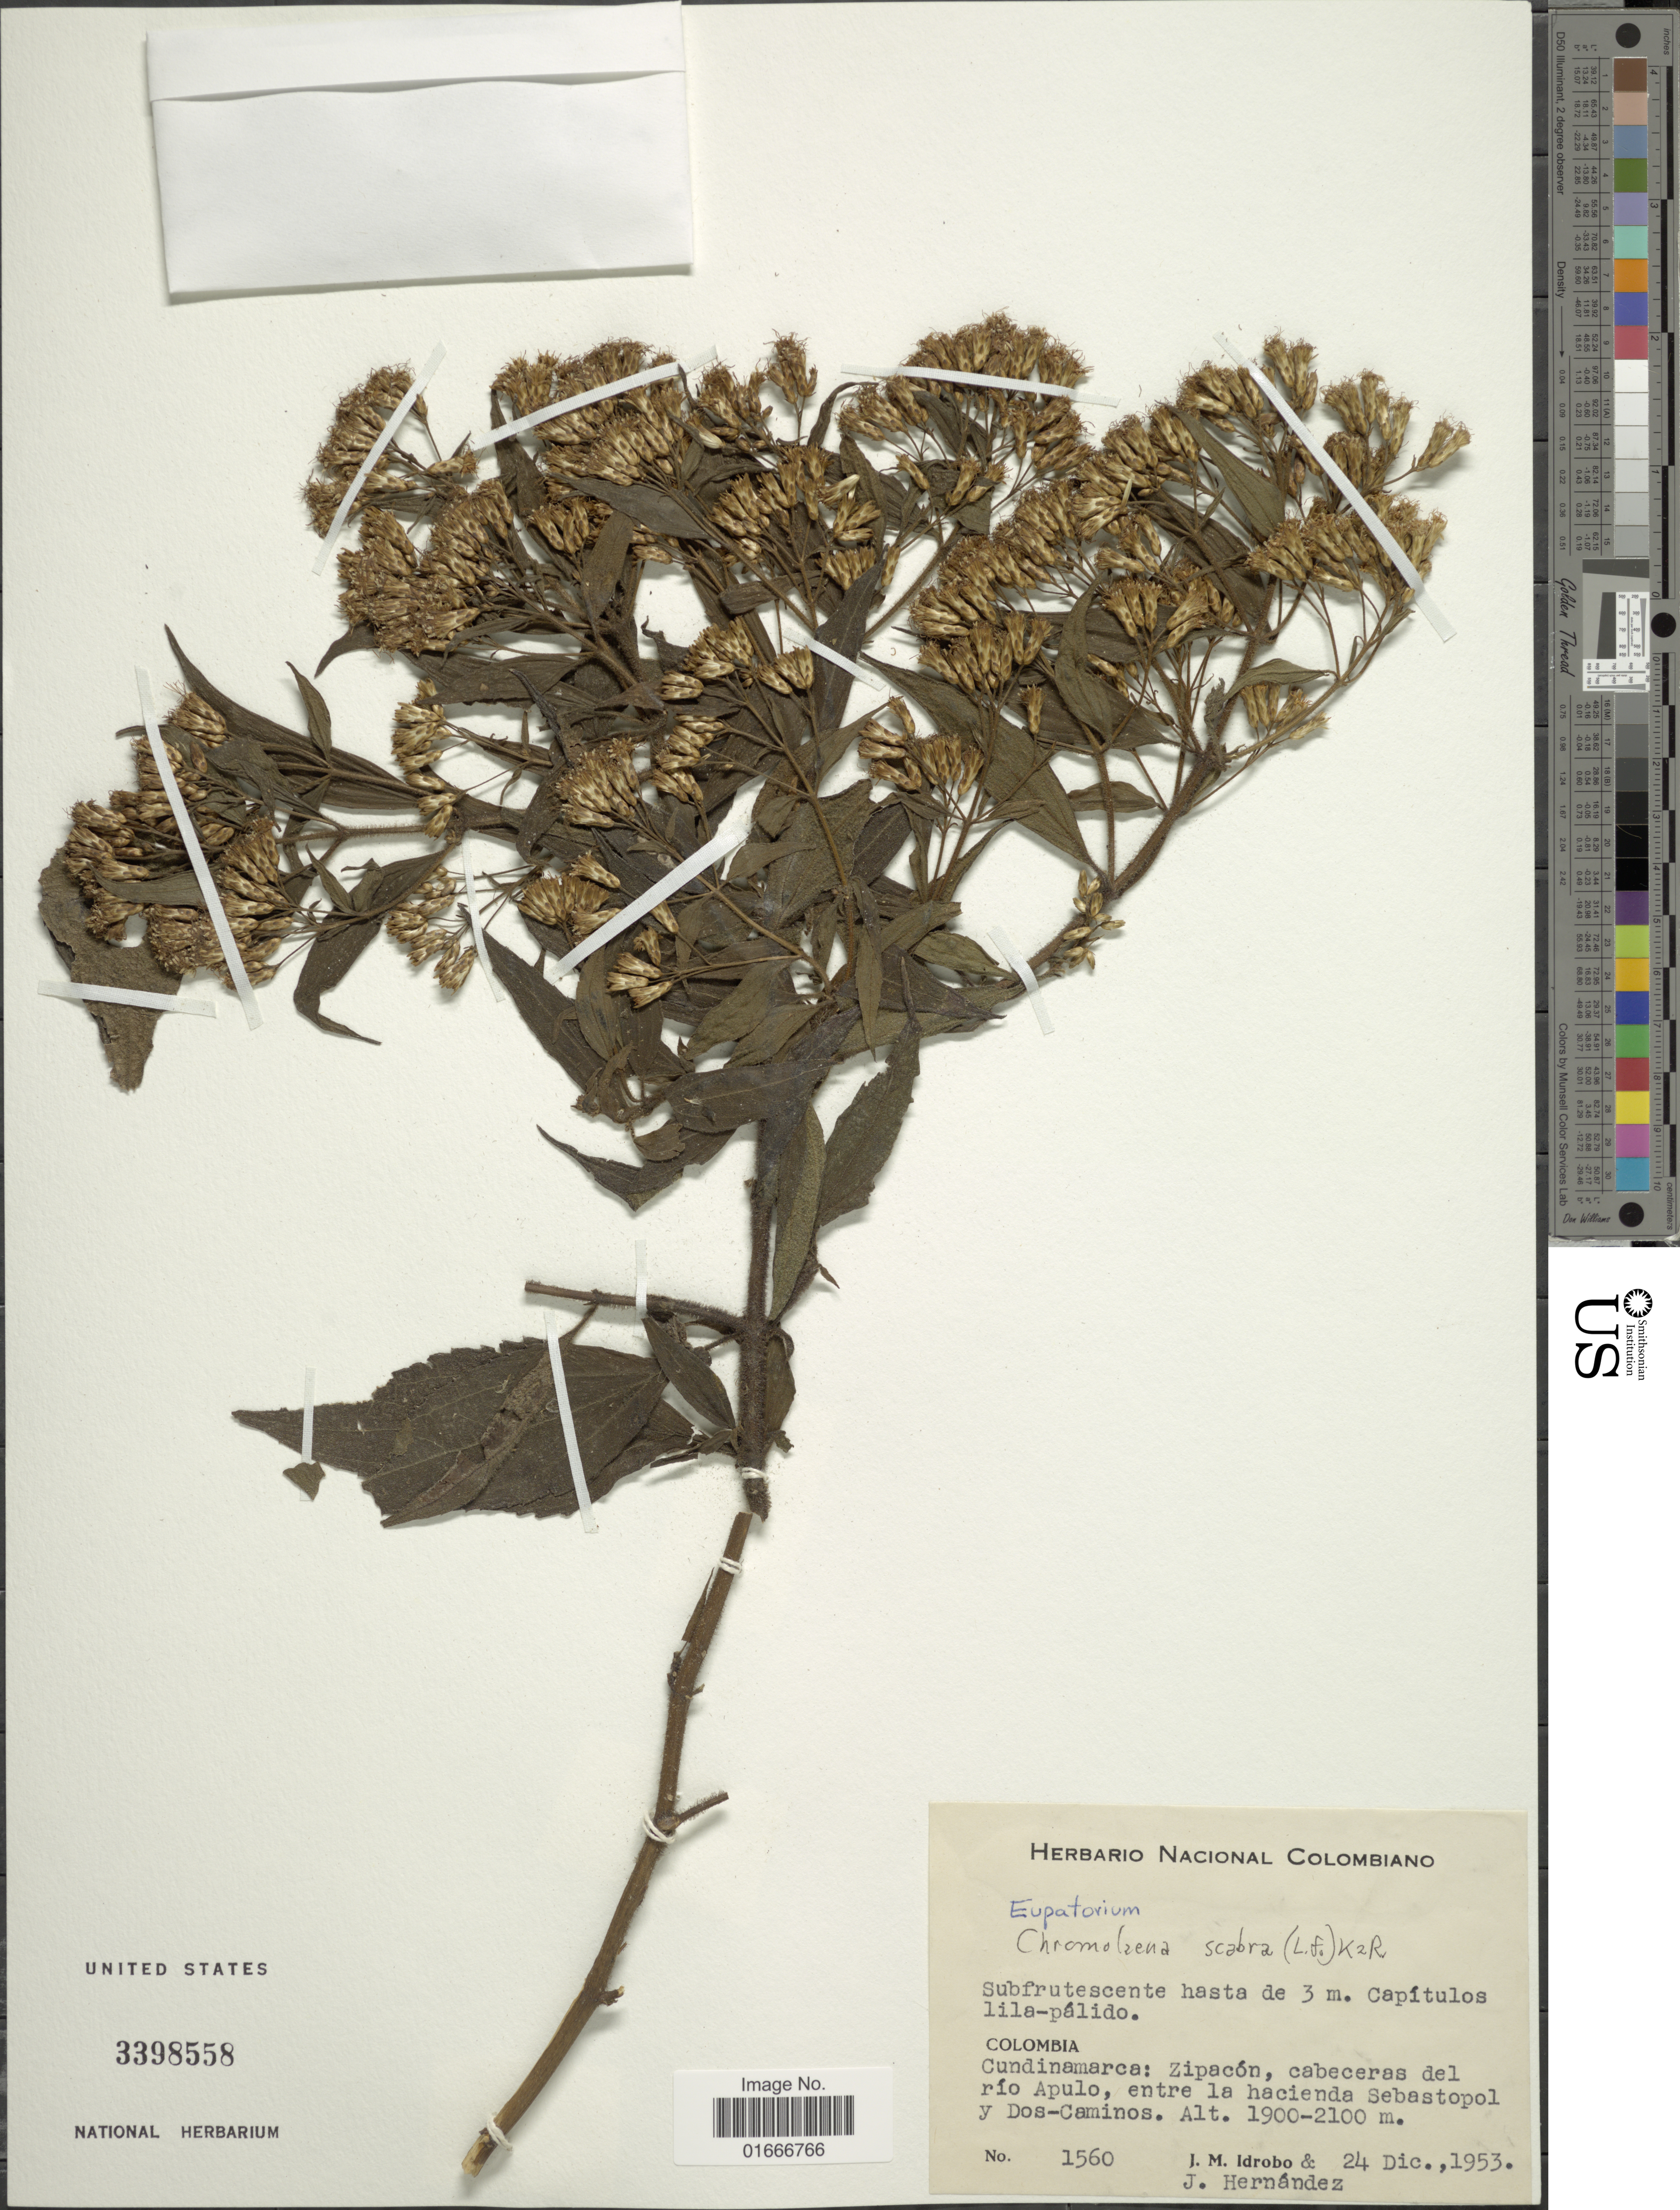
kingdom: Plantae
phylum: Tracheophyta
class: Magnoliopsida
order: Asterales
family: Asteraceae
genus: Chromolaena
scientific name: Chromolaena scabra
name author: (L. f.) R.M. King & H. Rob.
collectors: J. M. Idrobo & J. Hernandez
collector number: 1560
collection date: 1953-12-24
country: Colombia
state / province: Cundinamarca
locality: Zipacon, cabeceras del rio Apulo, entre la hacienda Sebastopol y Dos-Caminos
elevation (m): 1900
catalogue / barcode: US 3398558